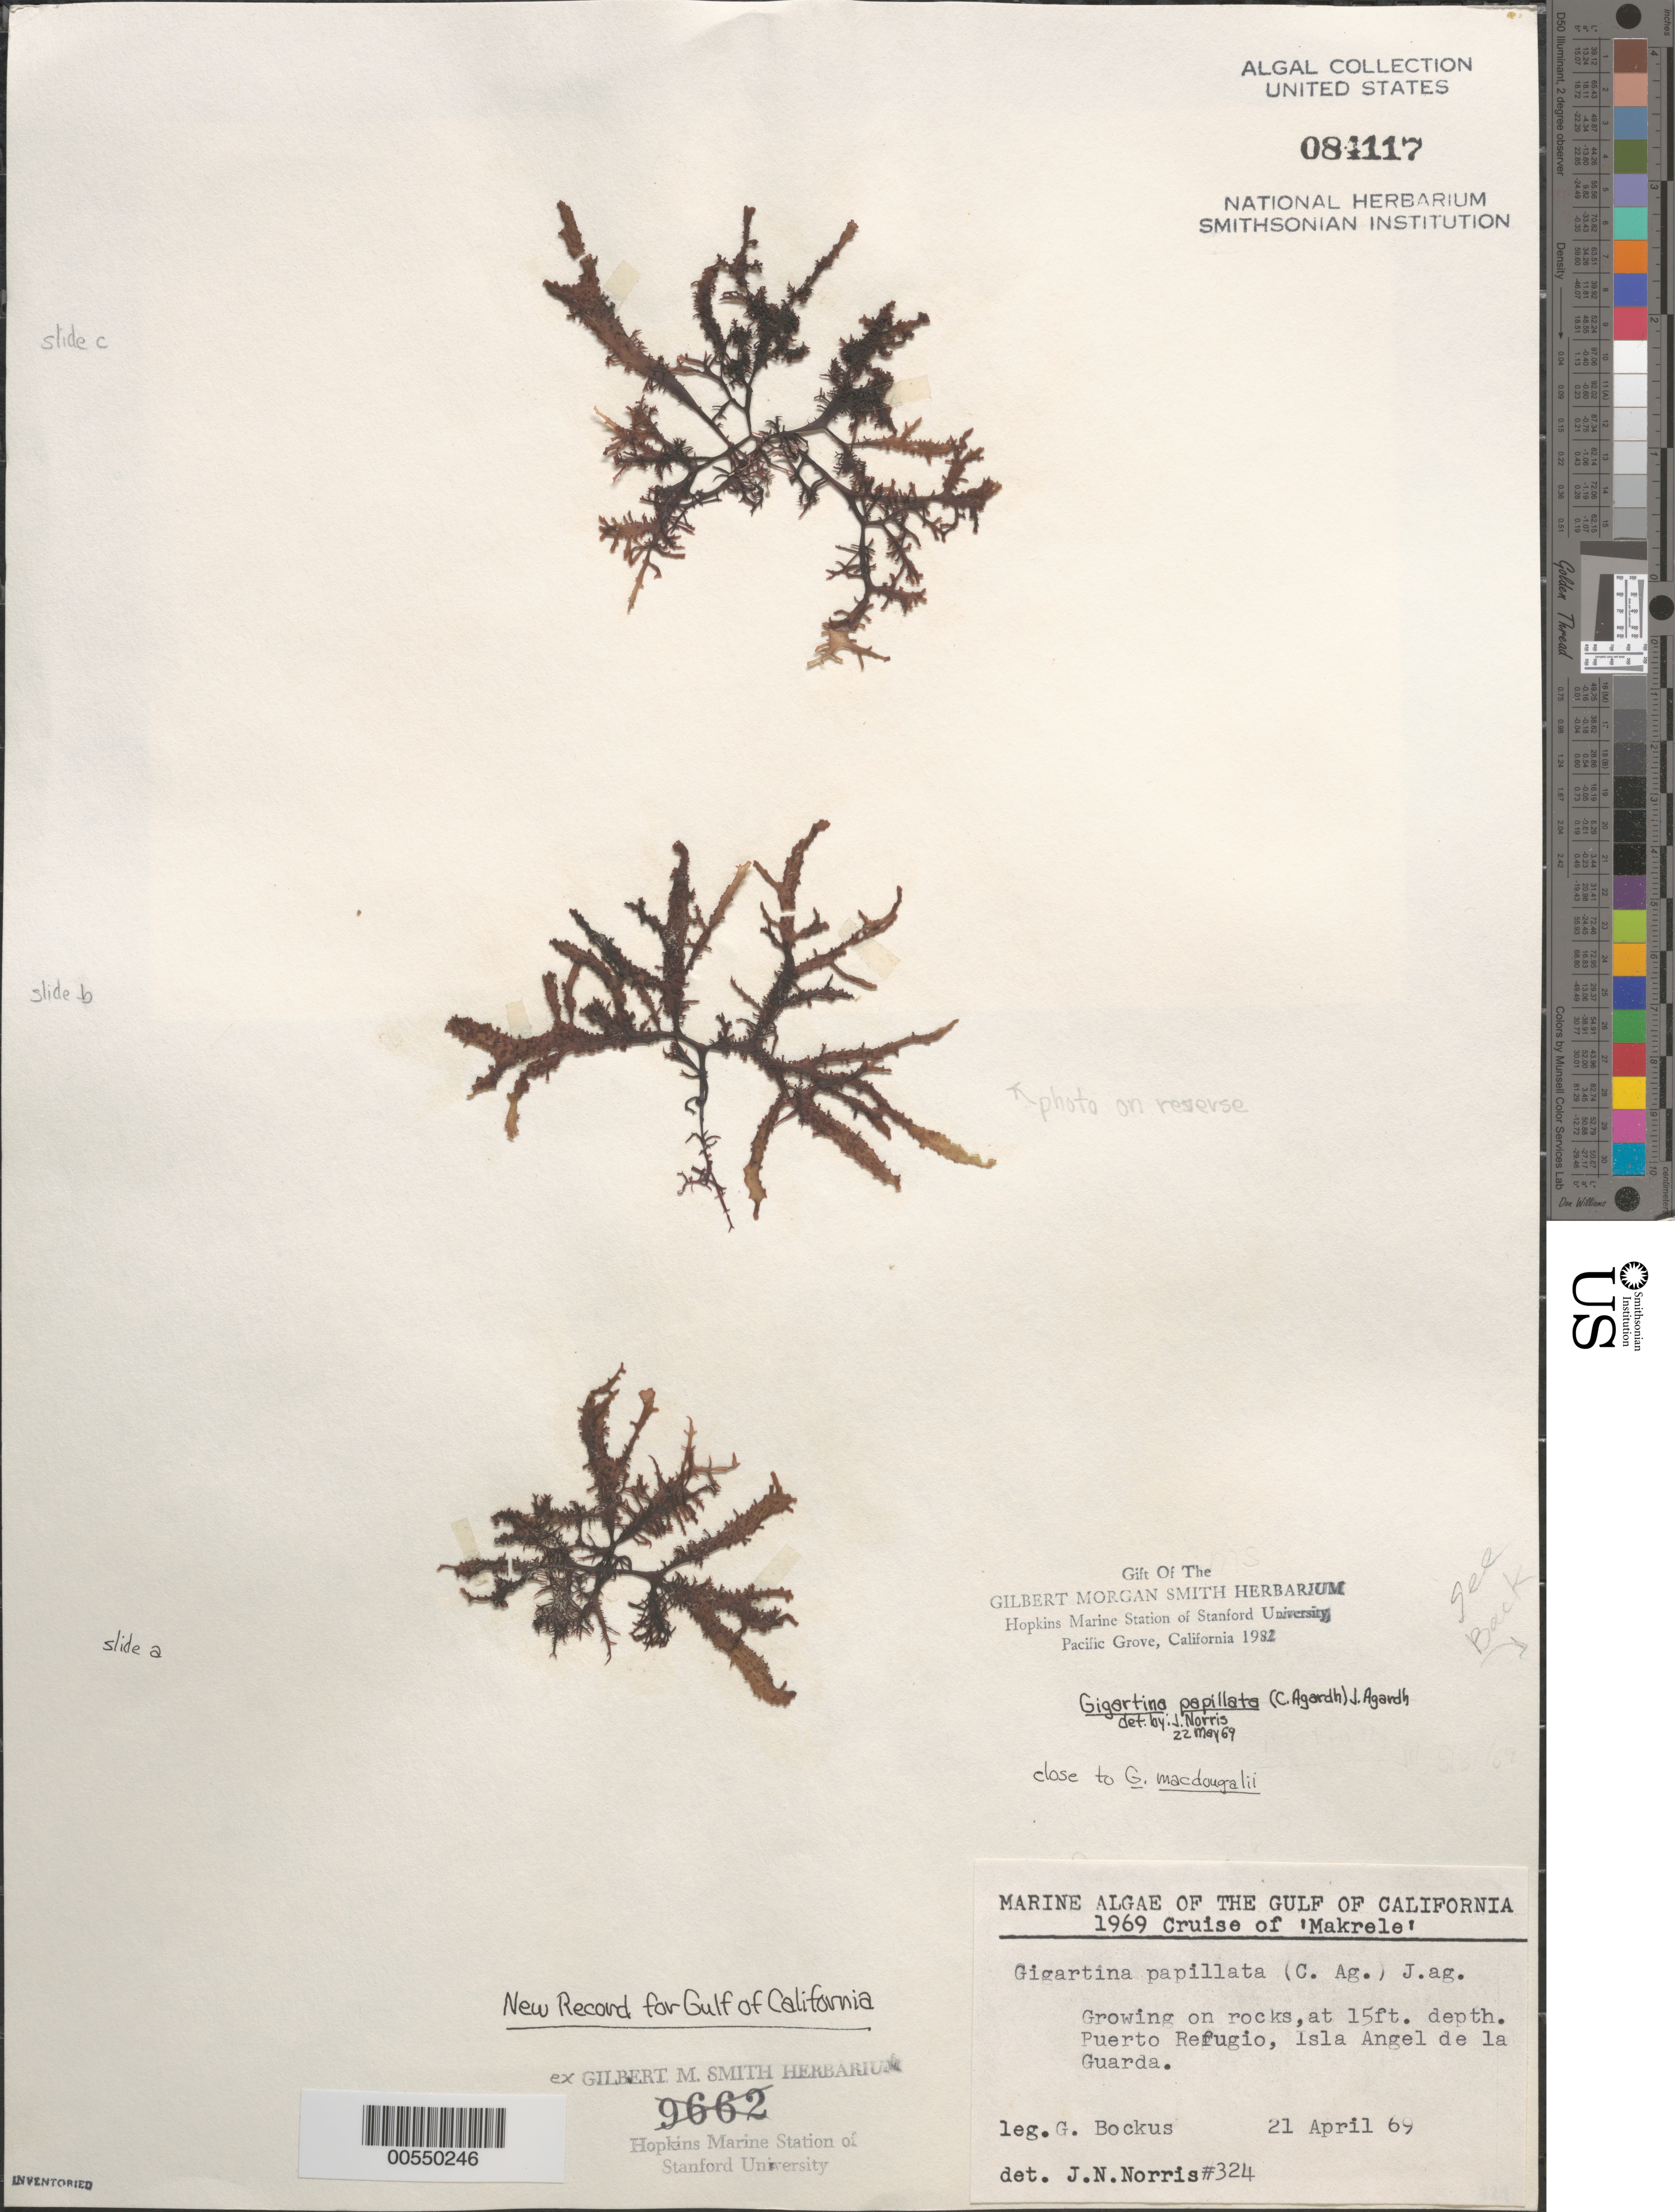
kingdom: Plantae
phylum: Rhodophyta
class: Florideophyceae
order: Gigartinales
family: Phyllophoraceae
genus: Mastocarpus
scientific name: Mastocarpus papillatus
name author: (C. Agardh) Kütz.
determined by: Algae name updating Project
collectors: G. Bockus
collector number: JN-324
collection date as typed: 21 Apr 1969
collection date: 1969-04-21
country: Mexico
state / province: Baja California Norte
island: Isla Angel de la Guarda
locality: Puerto Refugio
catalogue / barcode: US 84117